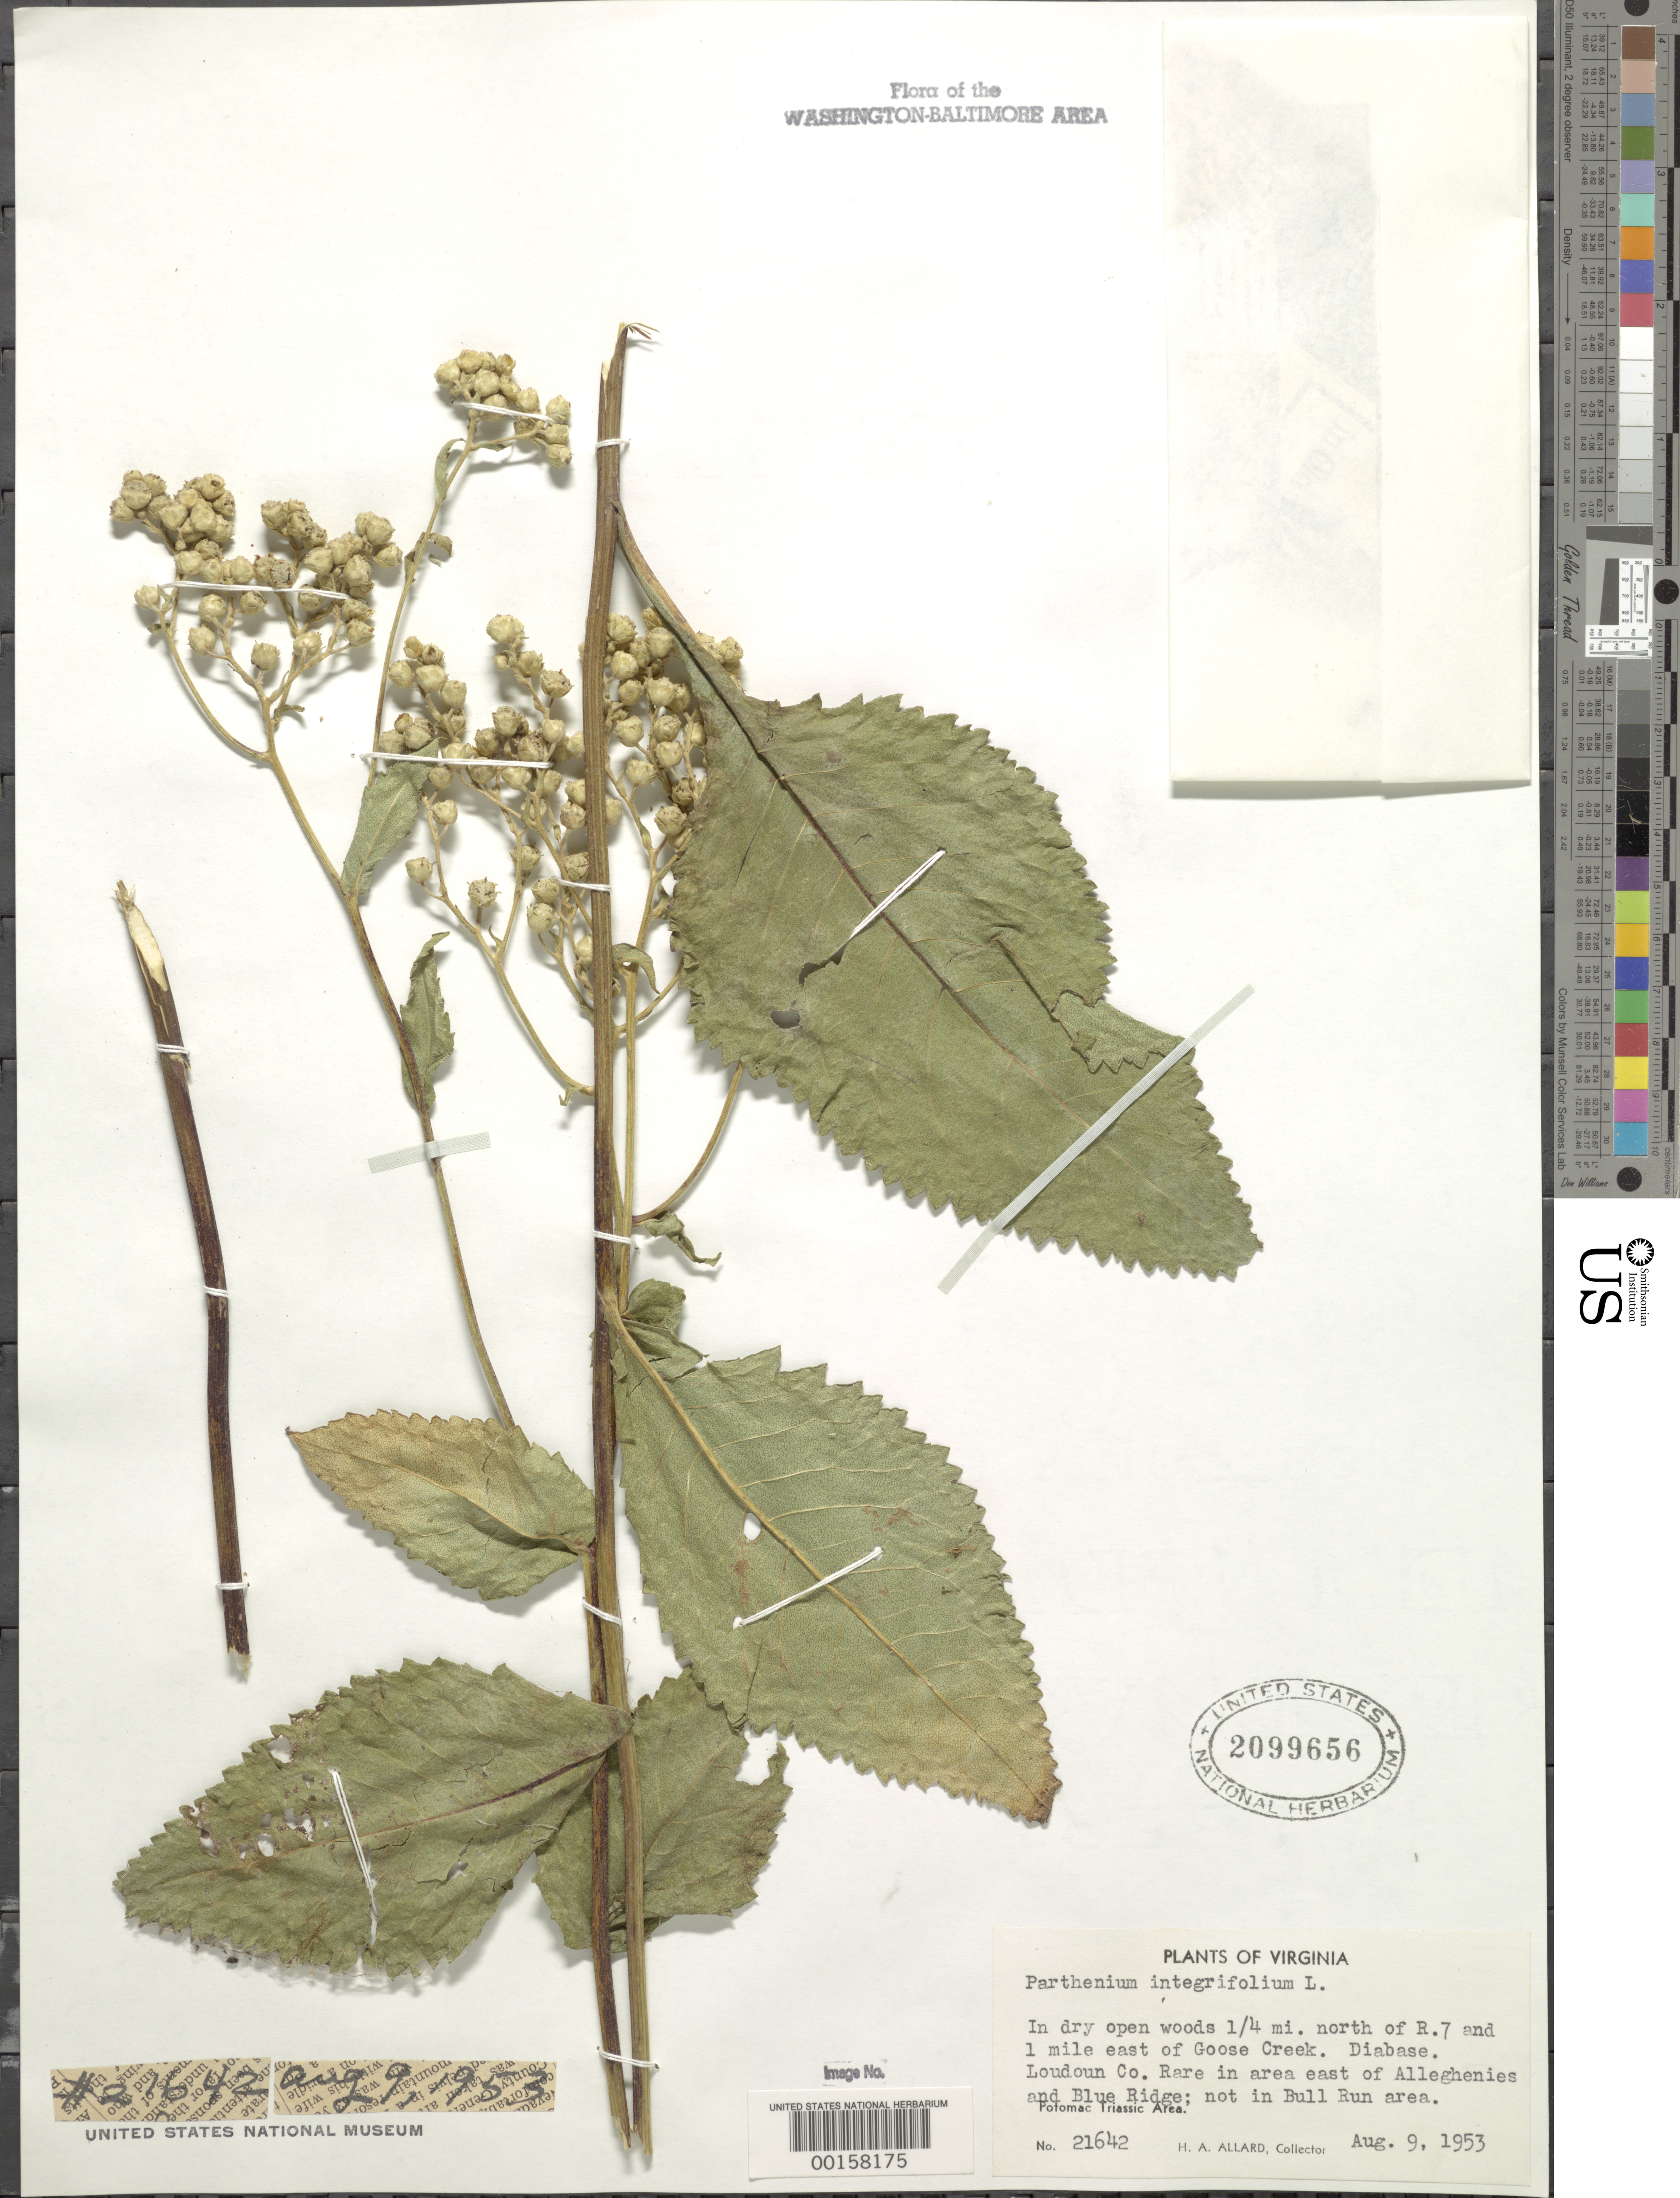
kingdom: Plantae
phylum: Tracheophyta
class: Magnoliopsida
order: Asterales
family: Asteraceae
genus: Parthenium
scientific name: Parthenium integrifolium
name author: L.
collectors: H. A. Allard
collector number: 21642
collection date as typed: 09 Aug 1953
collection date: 1953-08-09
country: United States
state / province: Virginia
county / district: Loudoun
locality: North of Rt. 7 and east of Goose Creek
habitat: Dry open woods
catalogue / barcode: US 2099656